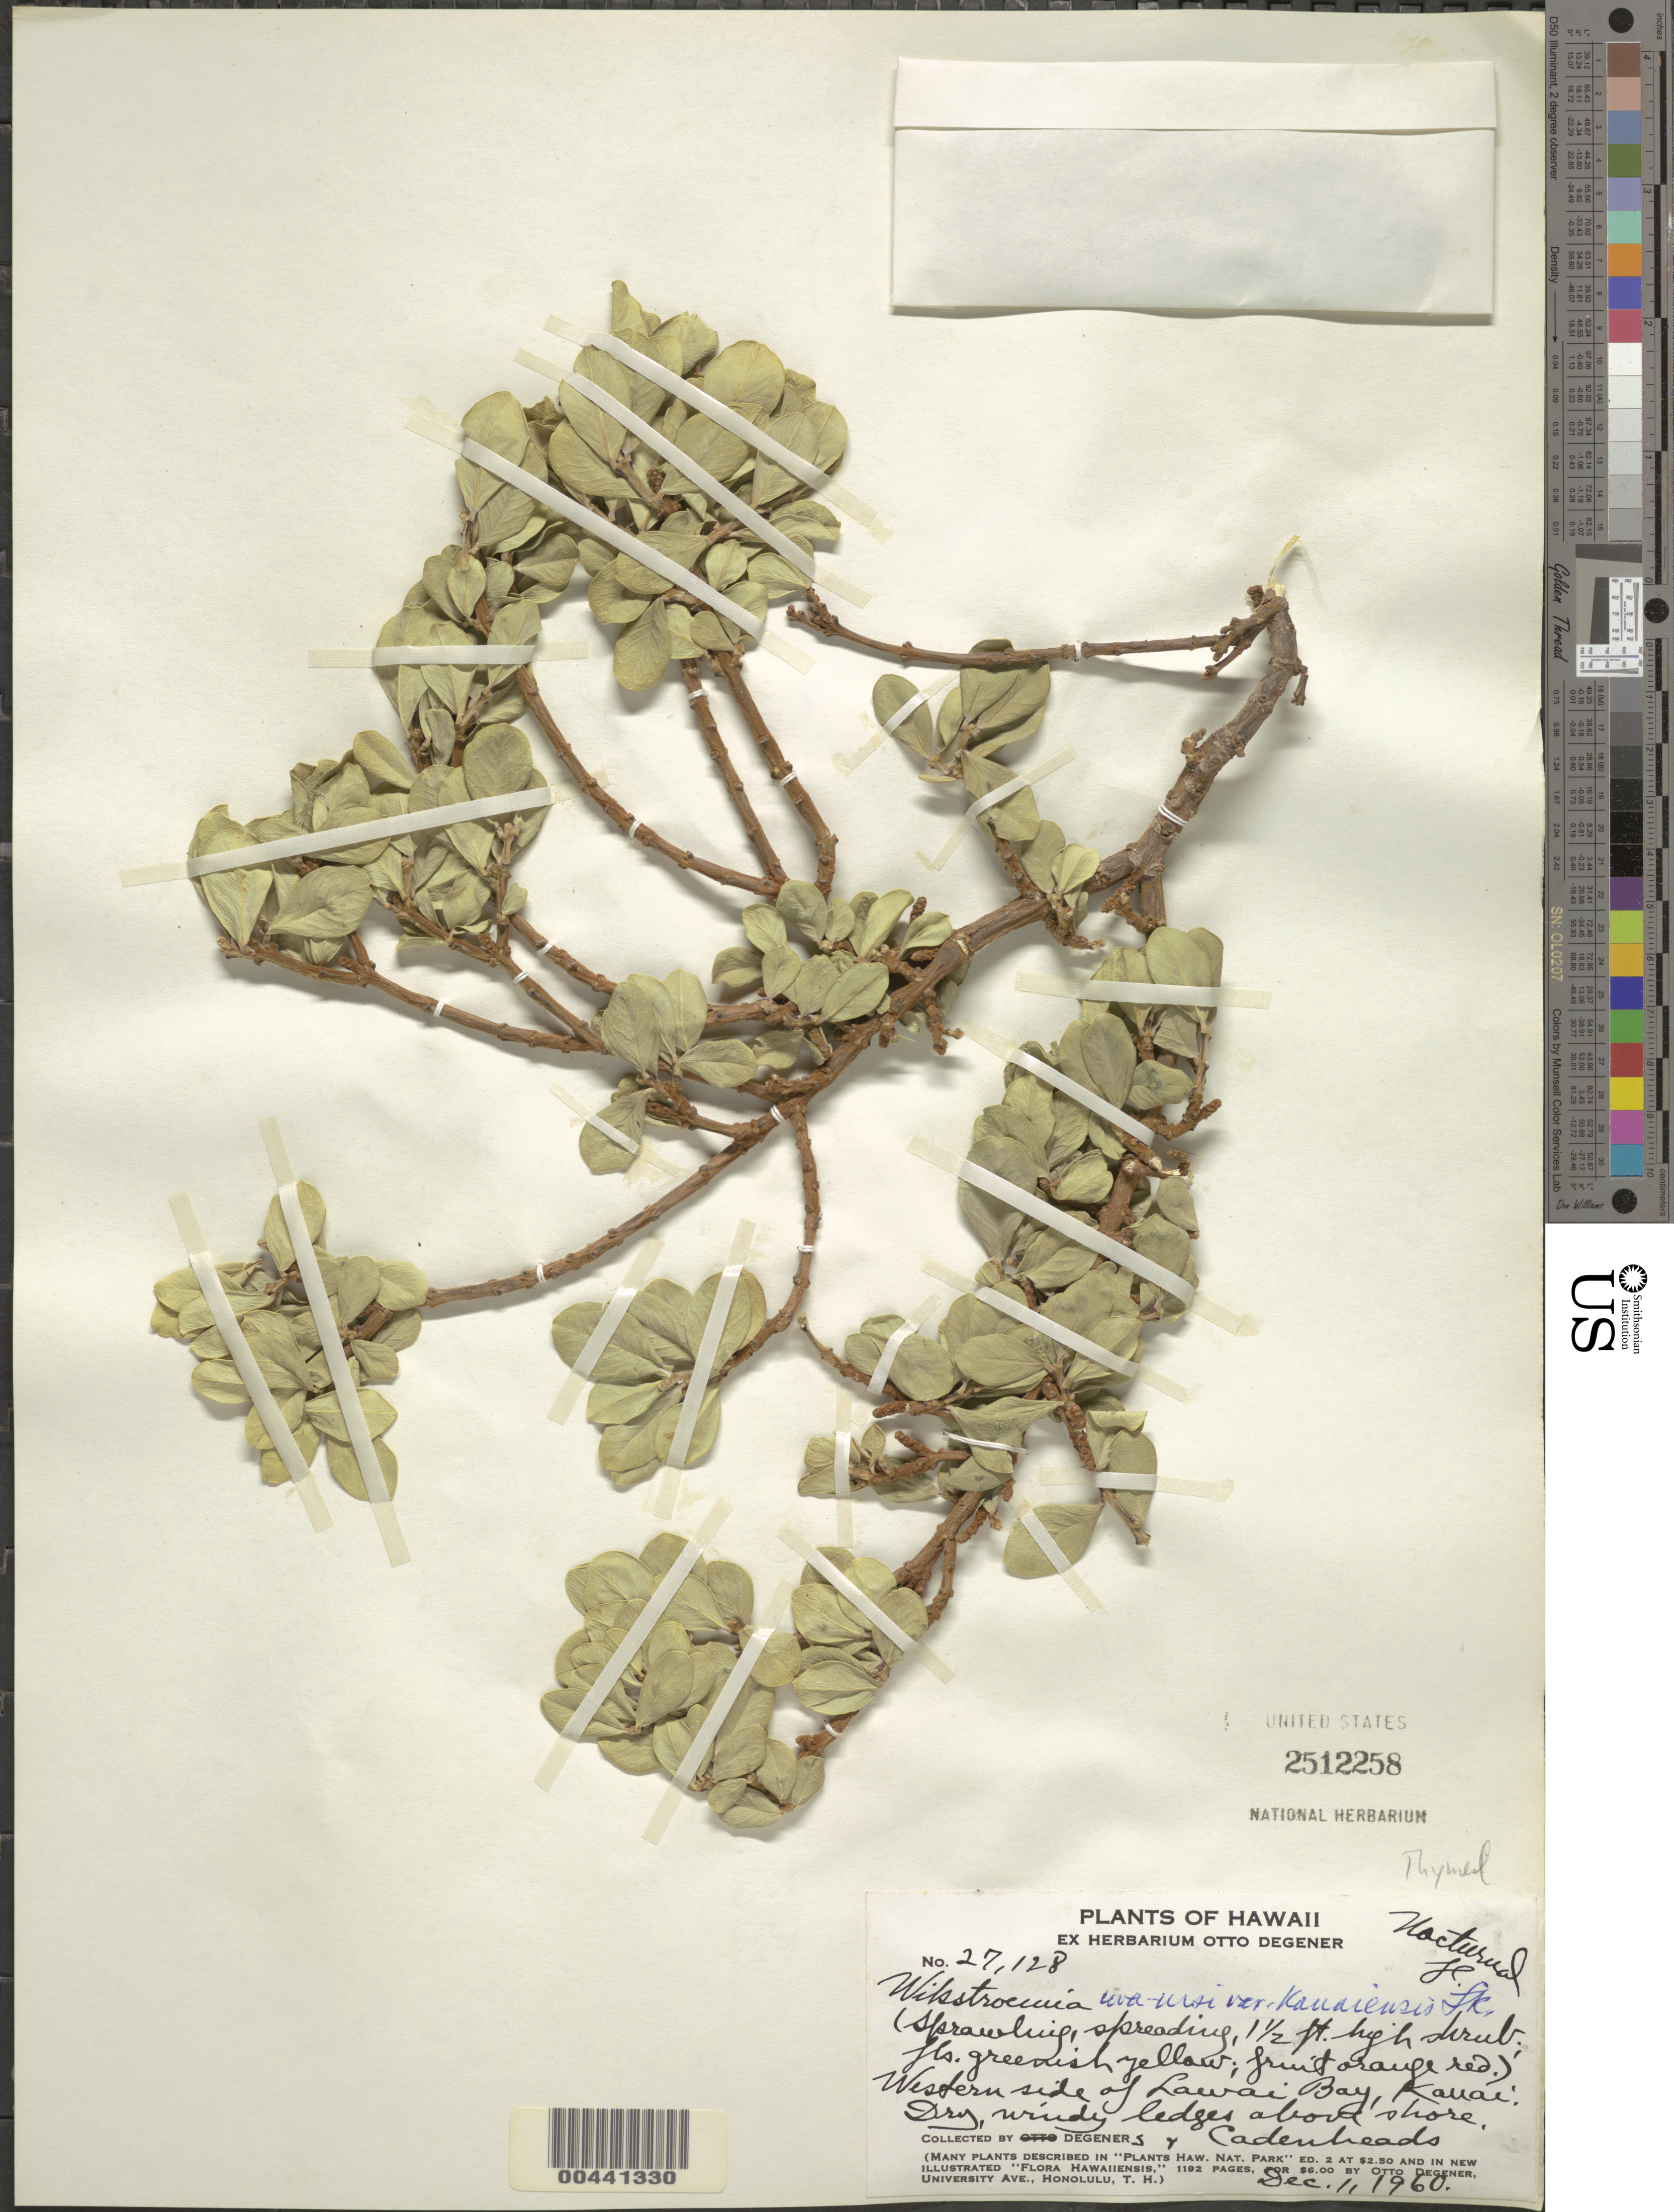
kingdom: Plantae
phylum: Tracheophyta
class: Magnoliopsida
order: Malvales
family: Thymelaeaceae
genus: Wikstroemia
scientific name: Wikstroemia uva-ursi var. kauaiensis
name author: Skottsb.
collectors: O. Degener, I. Degener & Cadenheads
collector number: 27128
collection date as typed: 1 Dec 1960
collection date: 1960-12-01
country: United States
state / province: Hawaii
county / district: Kauai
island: Kaua'i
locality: Western side of Lawai Bay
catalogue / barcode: US 2512258